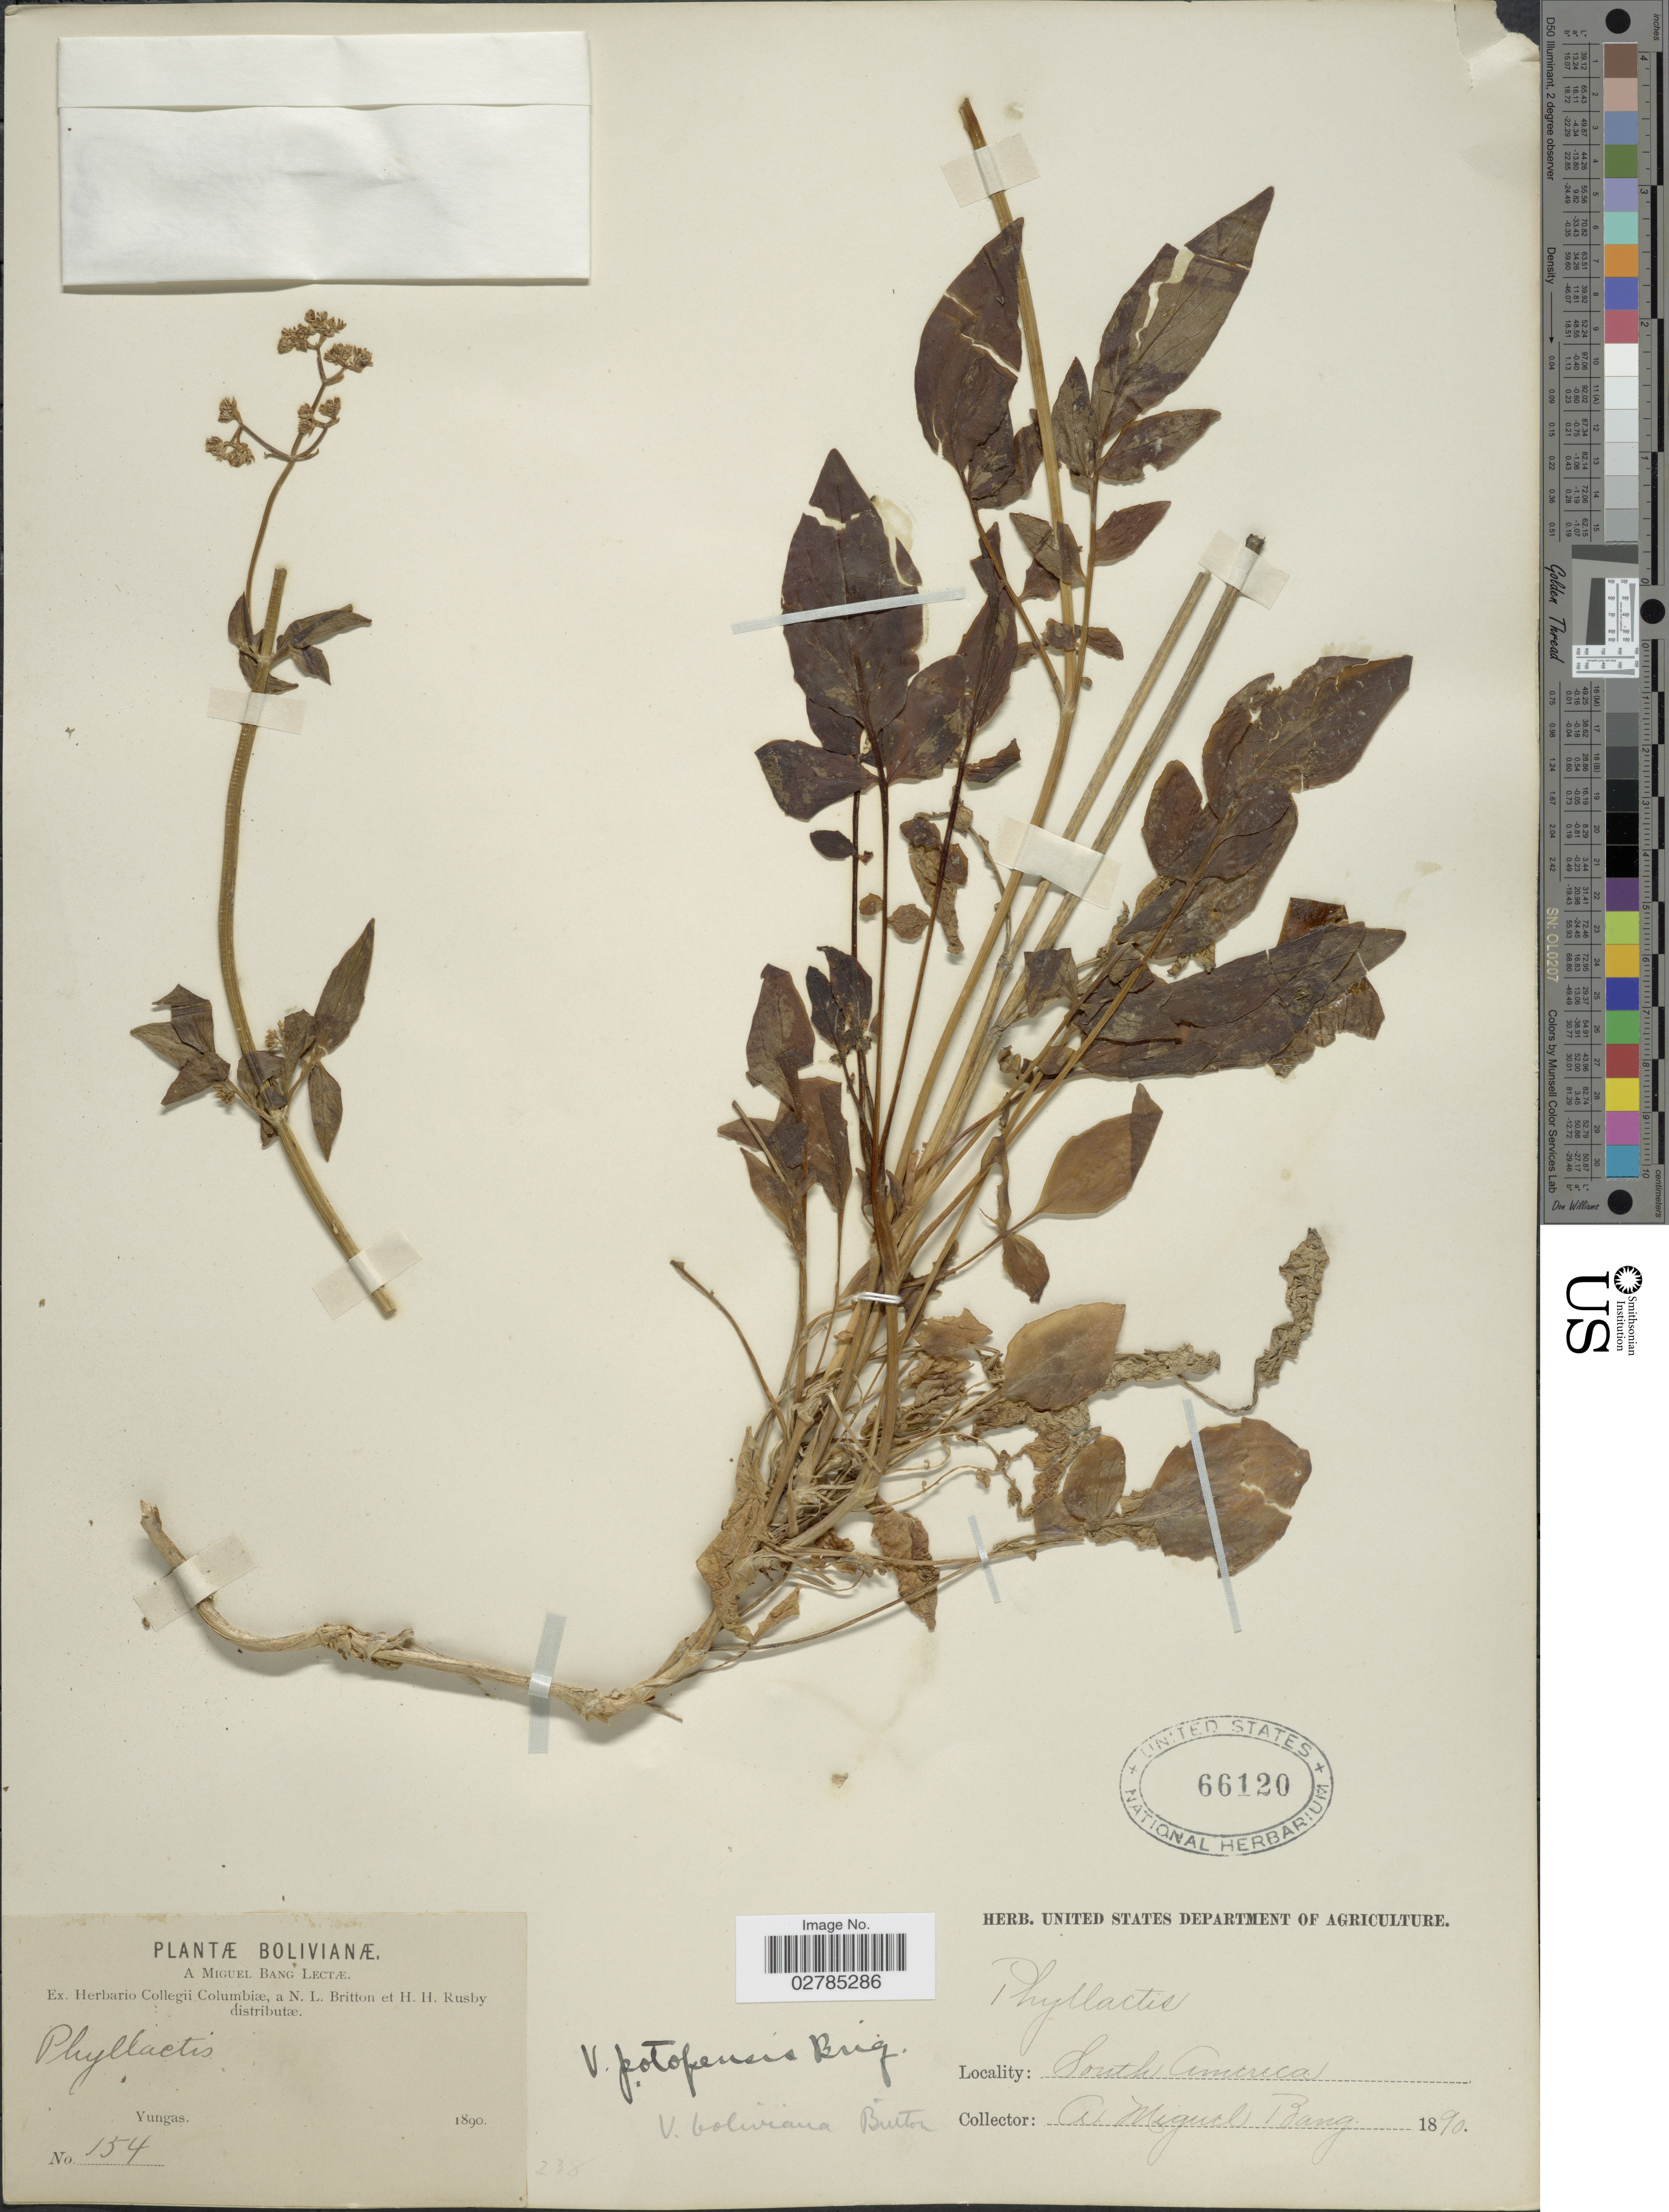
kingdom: Plantae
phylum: Tracheophyta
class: Magnoliopsida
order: Dipsacales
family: Caprifoliaceae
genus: Valeriana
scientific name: Valeriana potopensis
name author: Briq.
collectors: M. Bang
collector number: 154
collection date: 1890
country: Bolivia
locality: Yungas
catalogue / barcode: US 66120